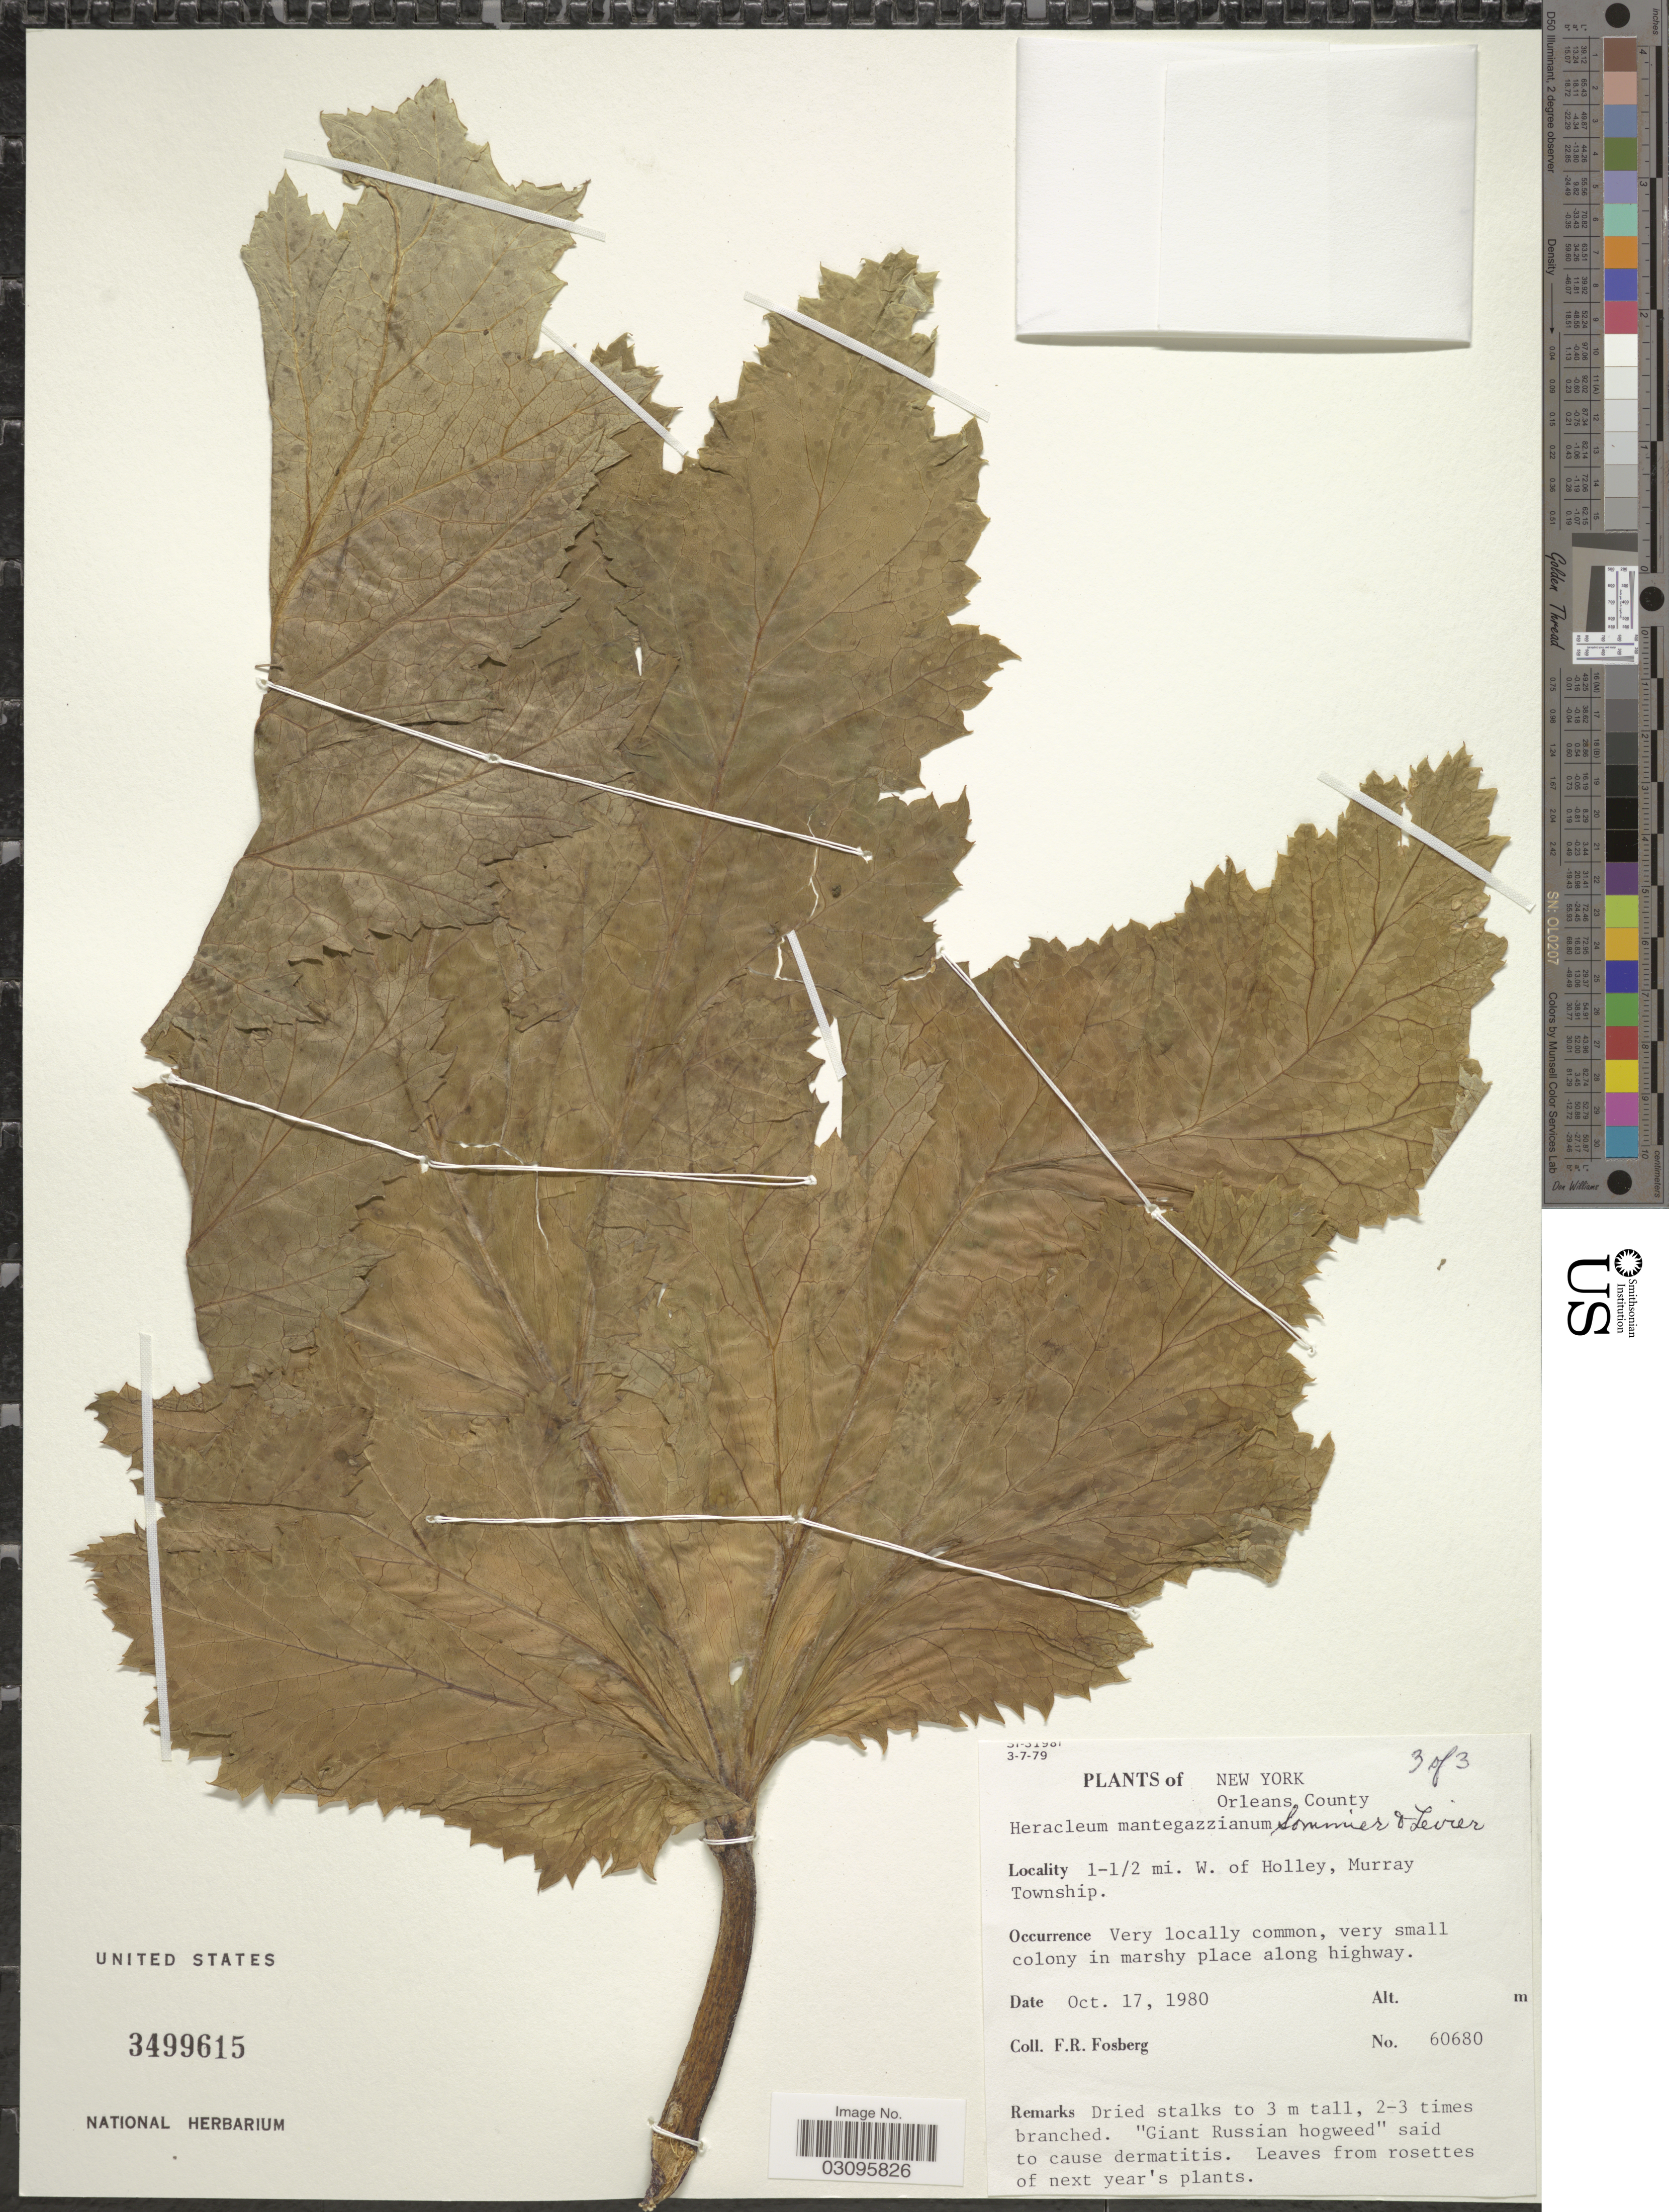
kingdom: Plantae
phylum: Tracheophyta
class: Magnoliopsida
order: Apiales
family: Apiaceae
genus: Heracleum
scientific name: Heracleum mantegazzianum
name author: Sommier & Levier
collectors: F. R. Fosberg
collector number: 60680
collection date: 1980-10-17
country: United States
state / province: New York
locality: Orleans County. 1-1/2 mi. W. of Holley, Murray Township.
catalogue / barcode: US 3499615